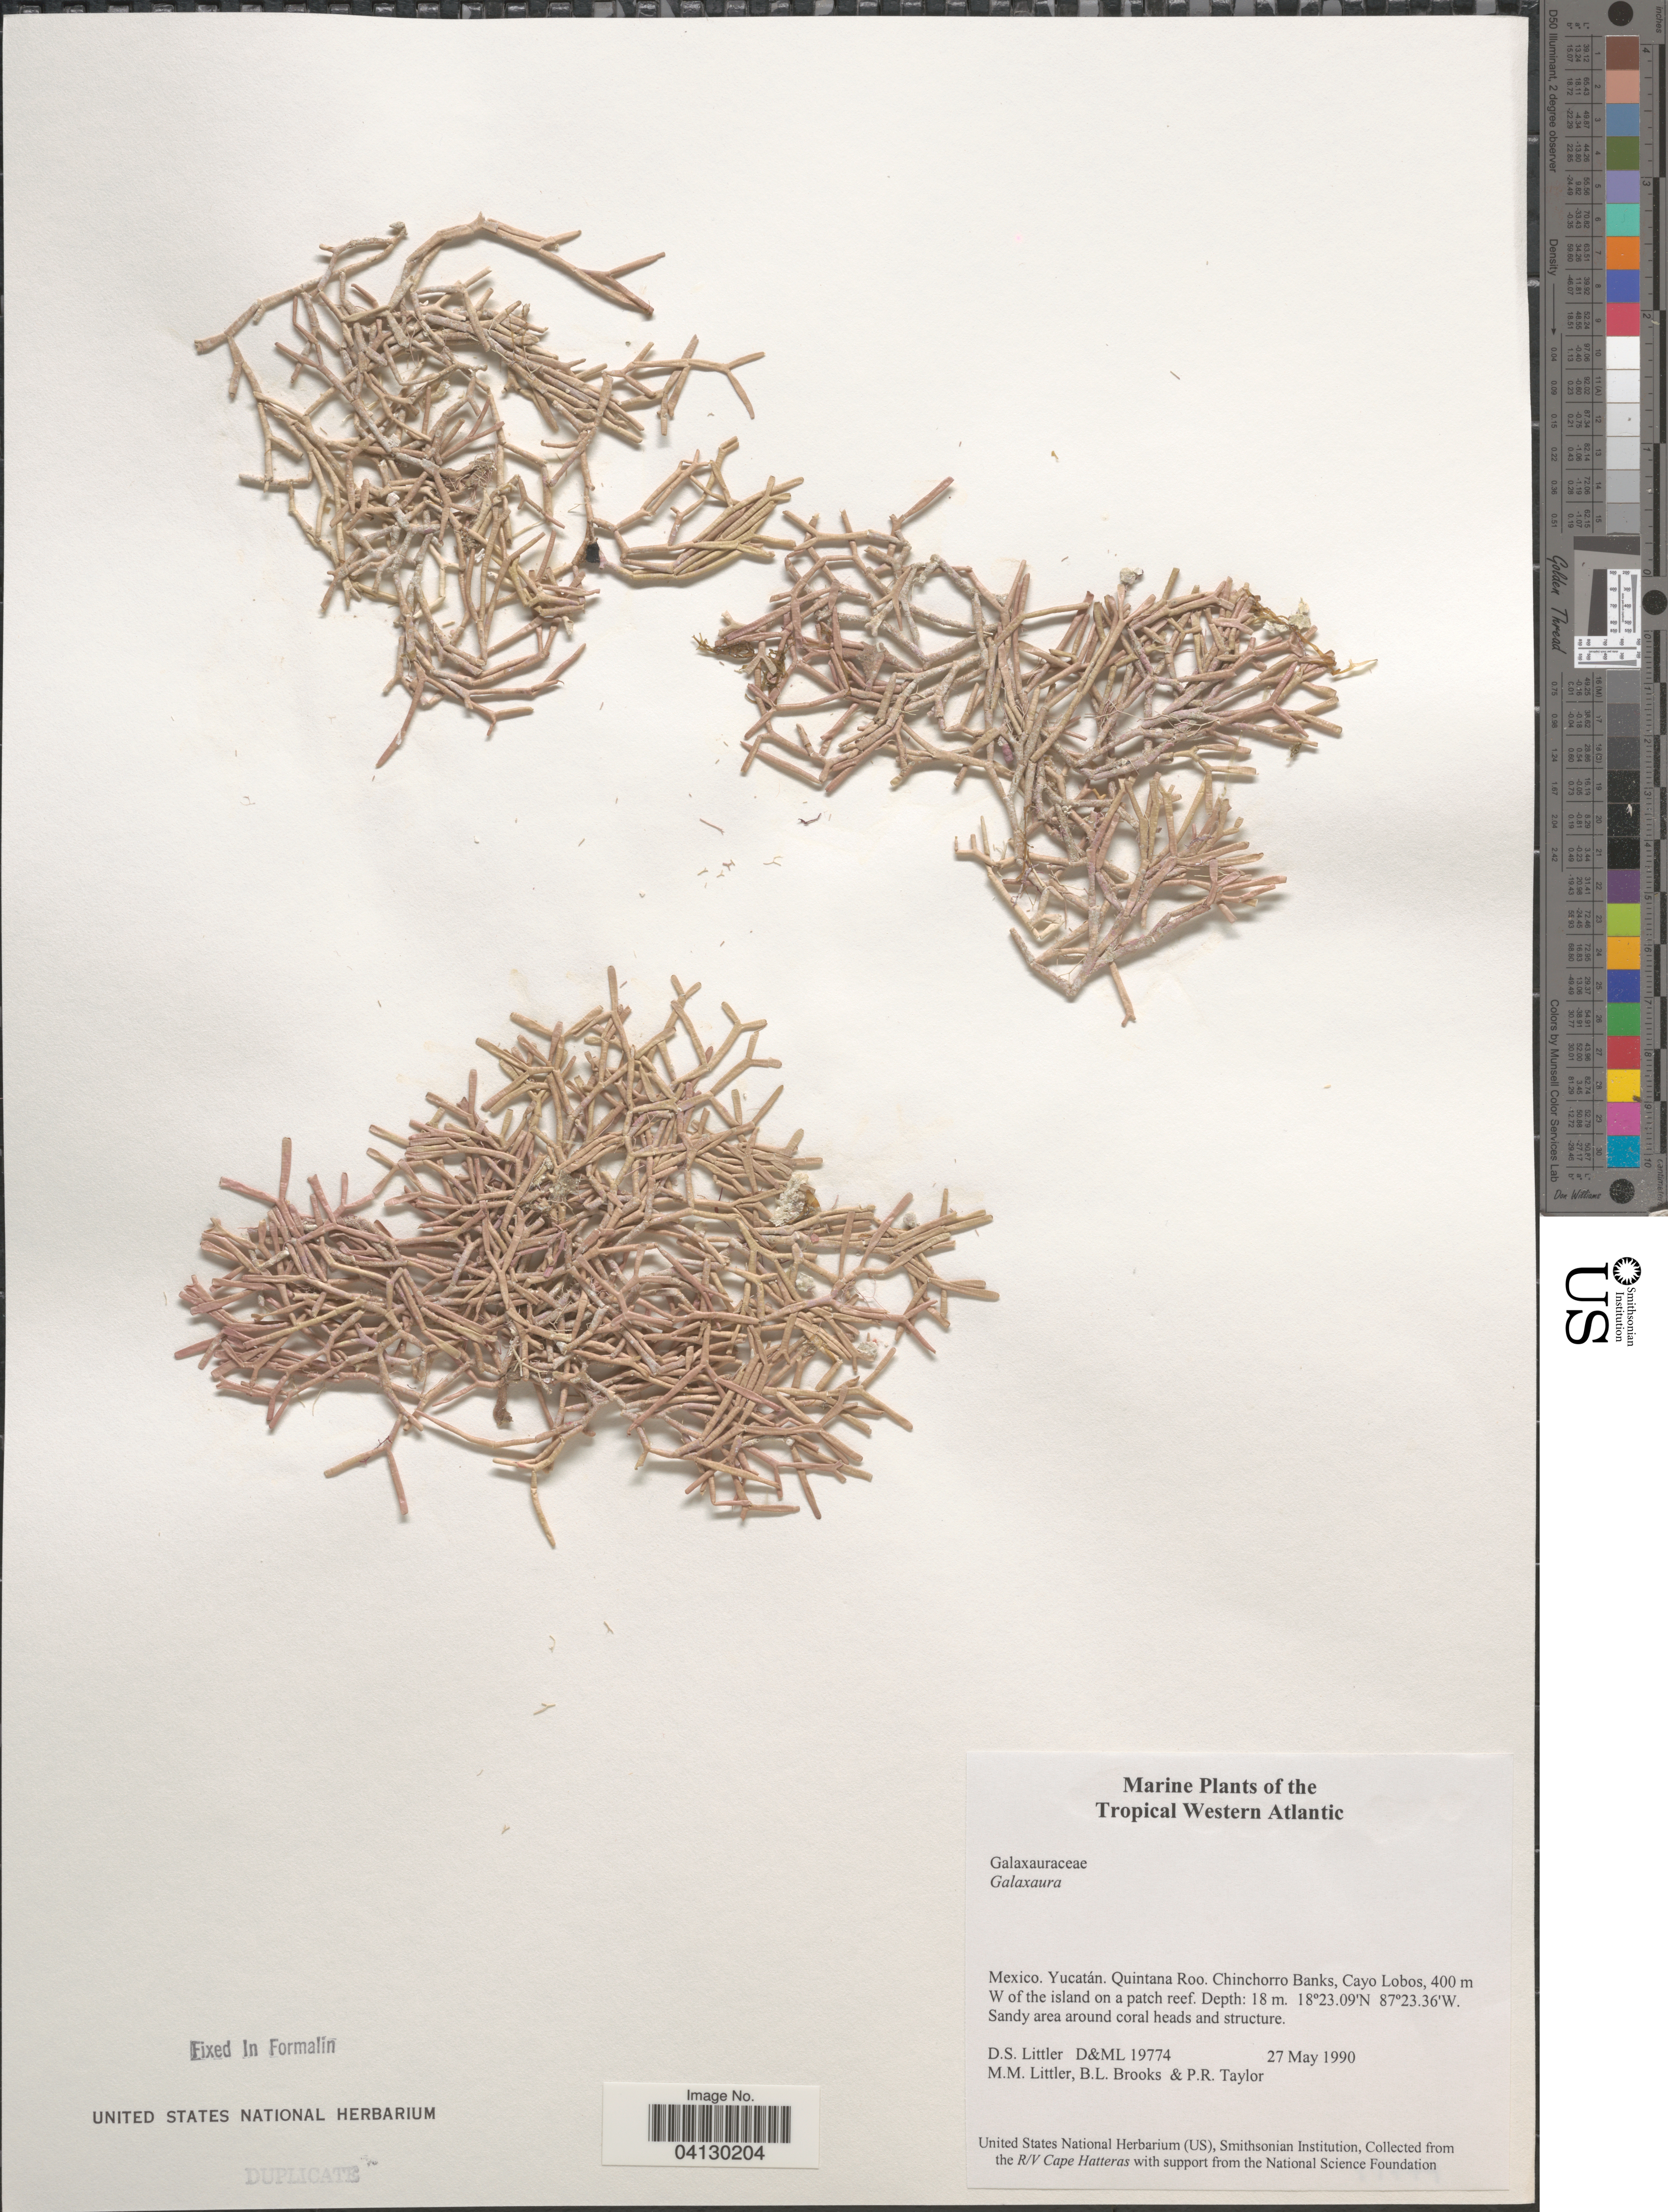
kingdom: Plantae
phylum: Rhodophyta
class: Florideophyceae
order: Nemaliales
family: Galaxauraceae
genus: Galaxaura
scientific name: Galaxaura sp.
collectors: D. S. Littler, B. Brooks & P. R. Taylor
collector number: D&ML19774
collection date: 1990-05-27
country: Mexico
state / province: Yucatán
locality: Tropical Western Atlantic. Quintana Roo. Chinchorro Banks, Cayo Lobos, 400 m W of the island on a patch reef.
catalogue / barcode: US 328585